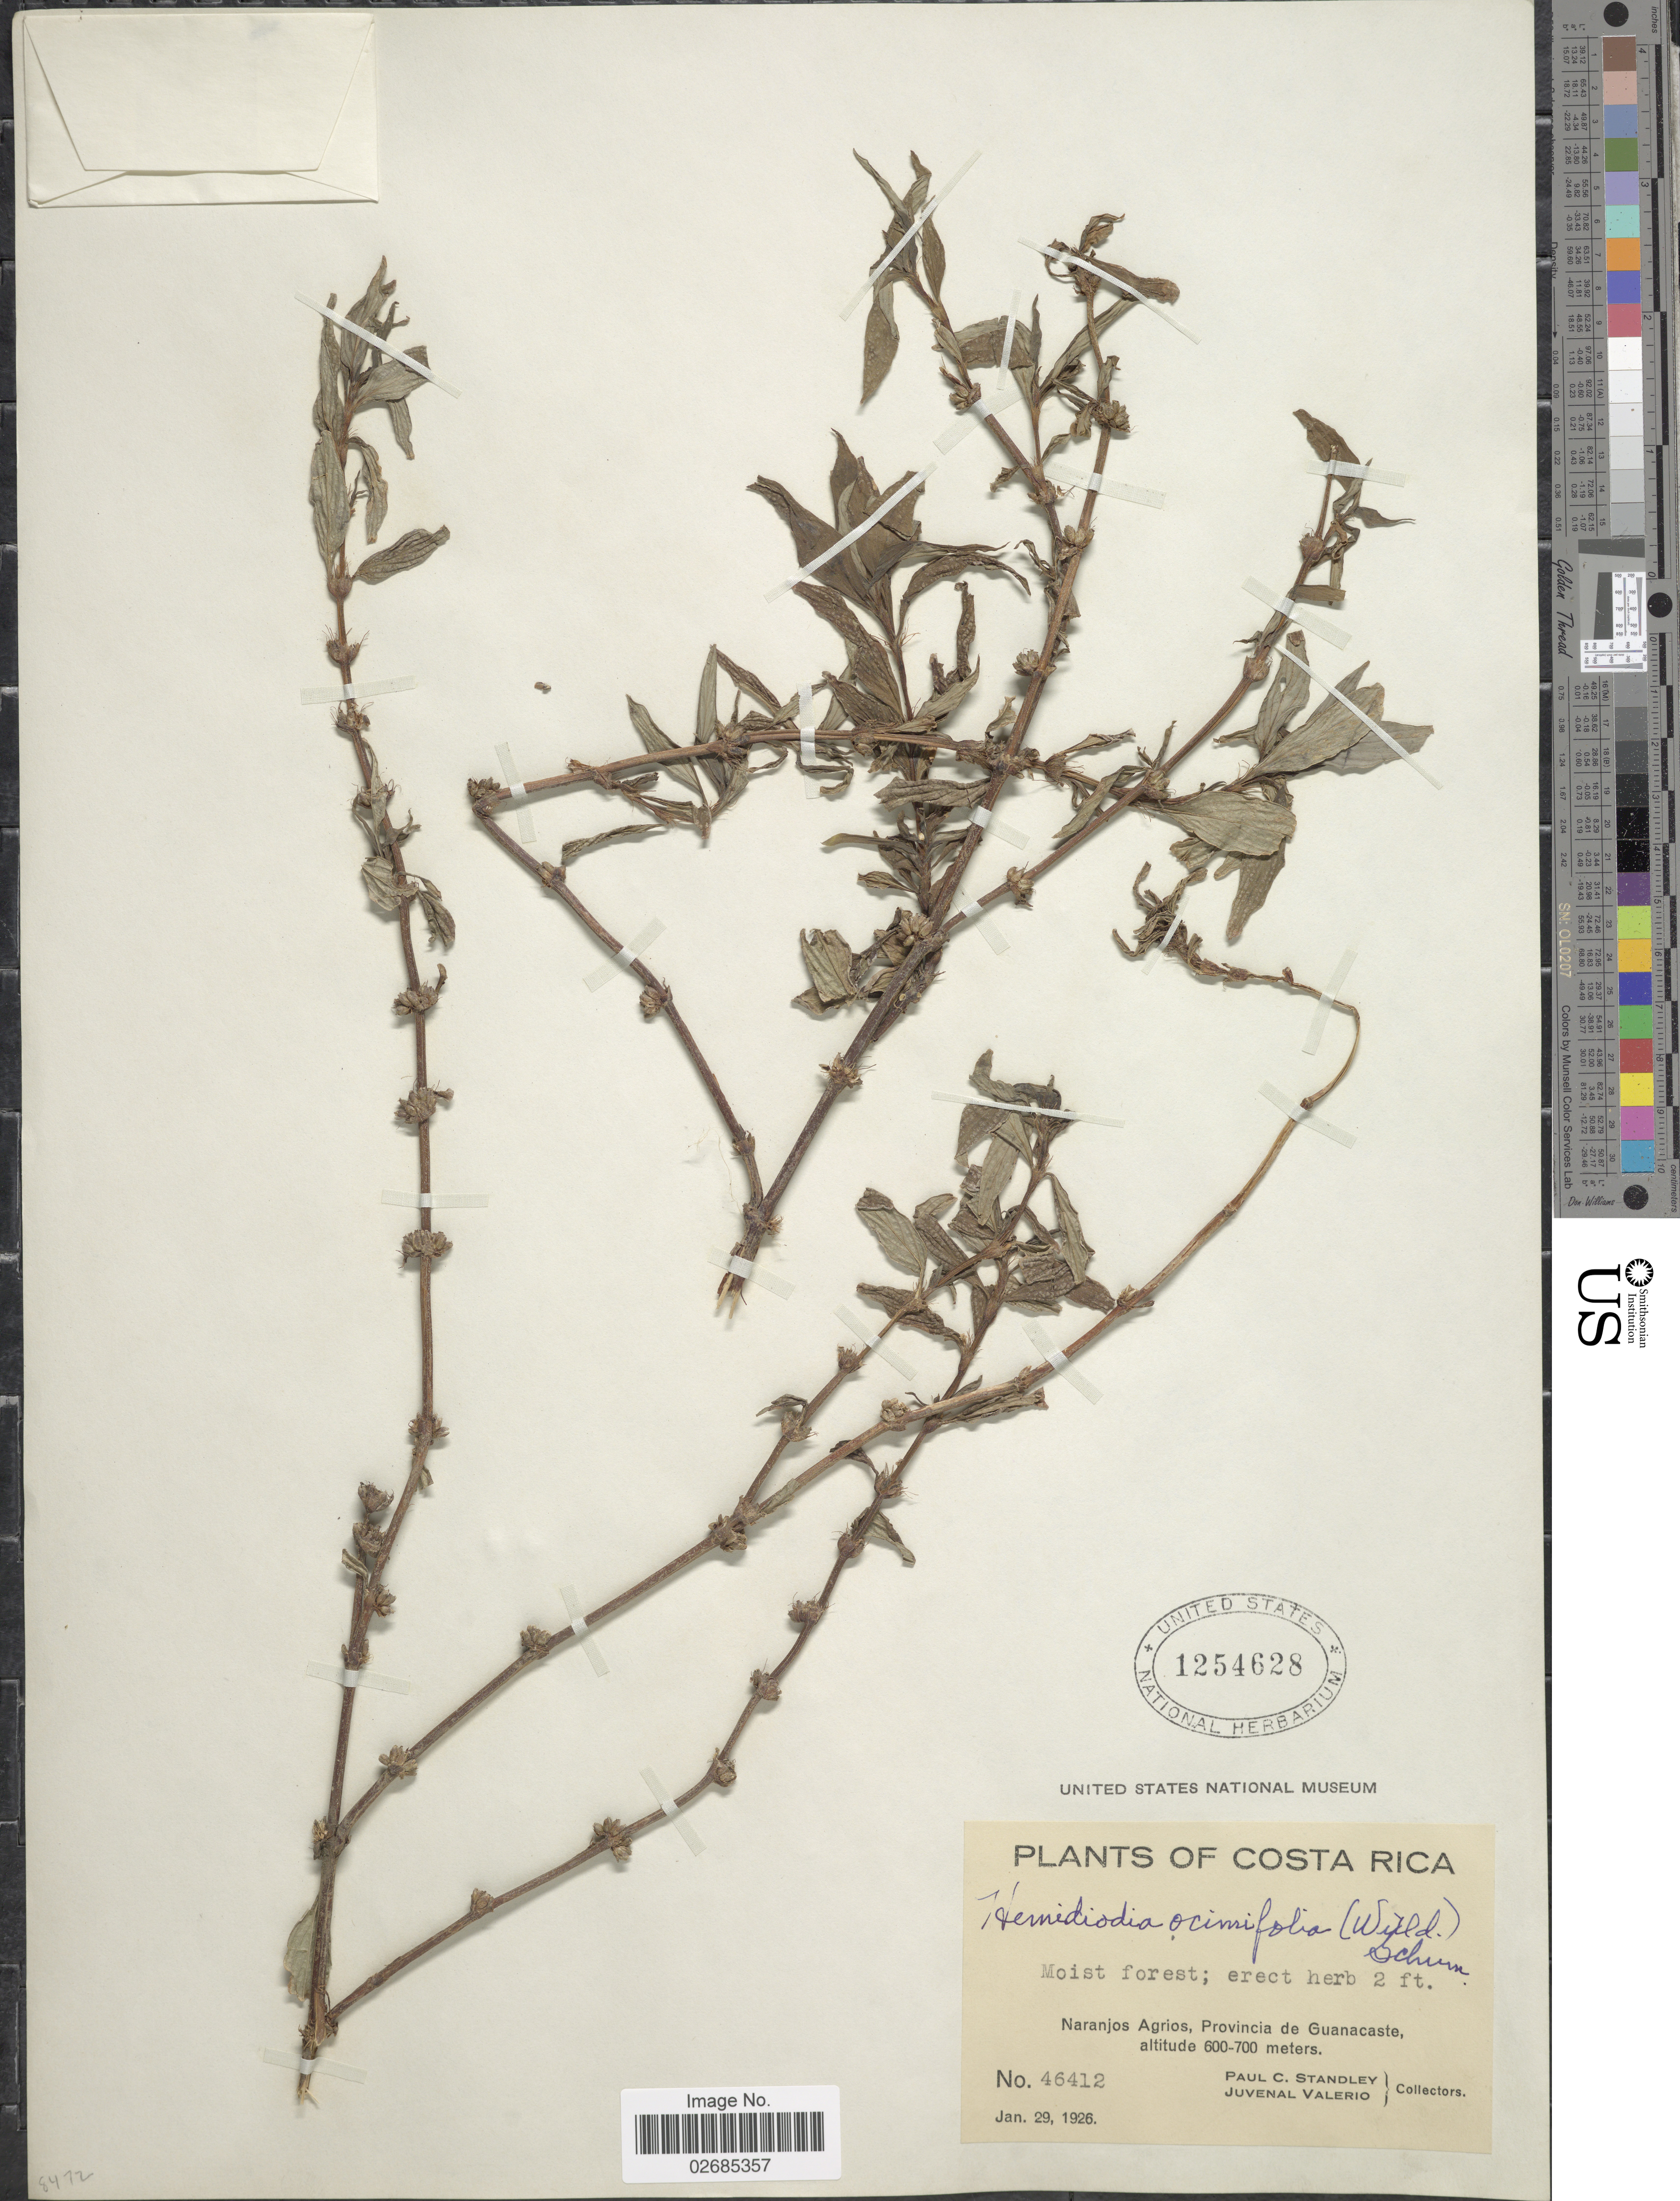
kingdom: Plantae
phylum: Tracheophyta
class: Magnoliopsida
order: Gentianales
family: Rubiaceae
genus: Hemidiodia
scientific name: Hemidiodia ocimifolia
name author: (Willd.) K. Schum.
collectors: P. C. Standley & J. Valerio R.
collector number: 46412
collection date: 1926-01-29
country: Costa Rica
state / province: Guanacaste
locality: Naranjos Agrios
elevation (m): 600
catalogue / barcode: US 1254628